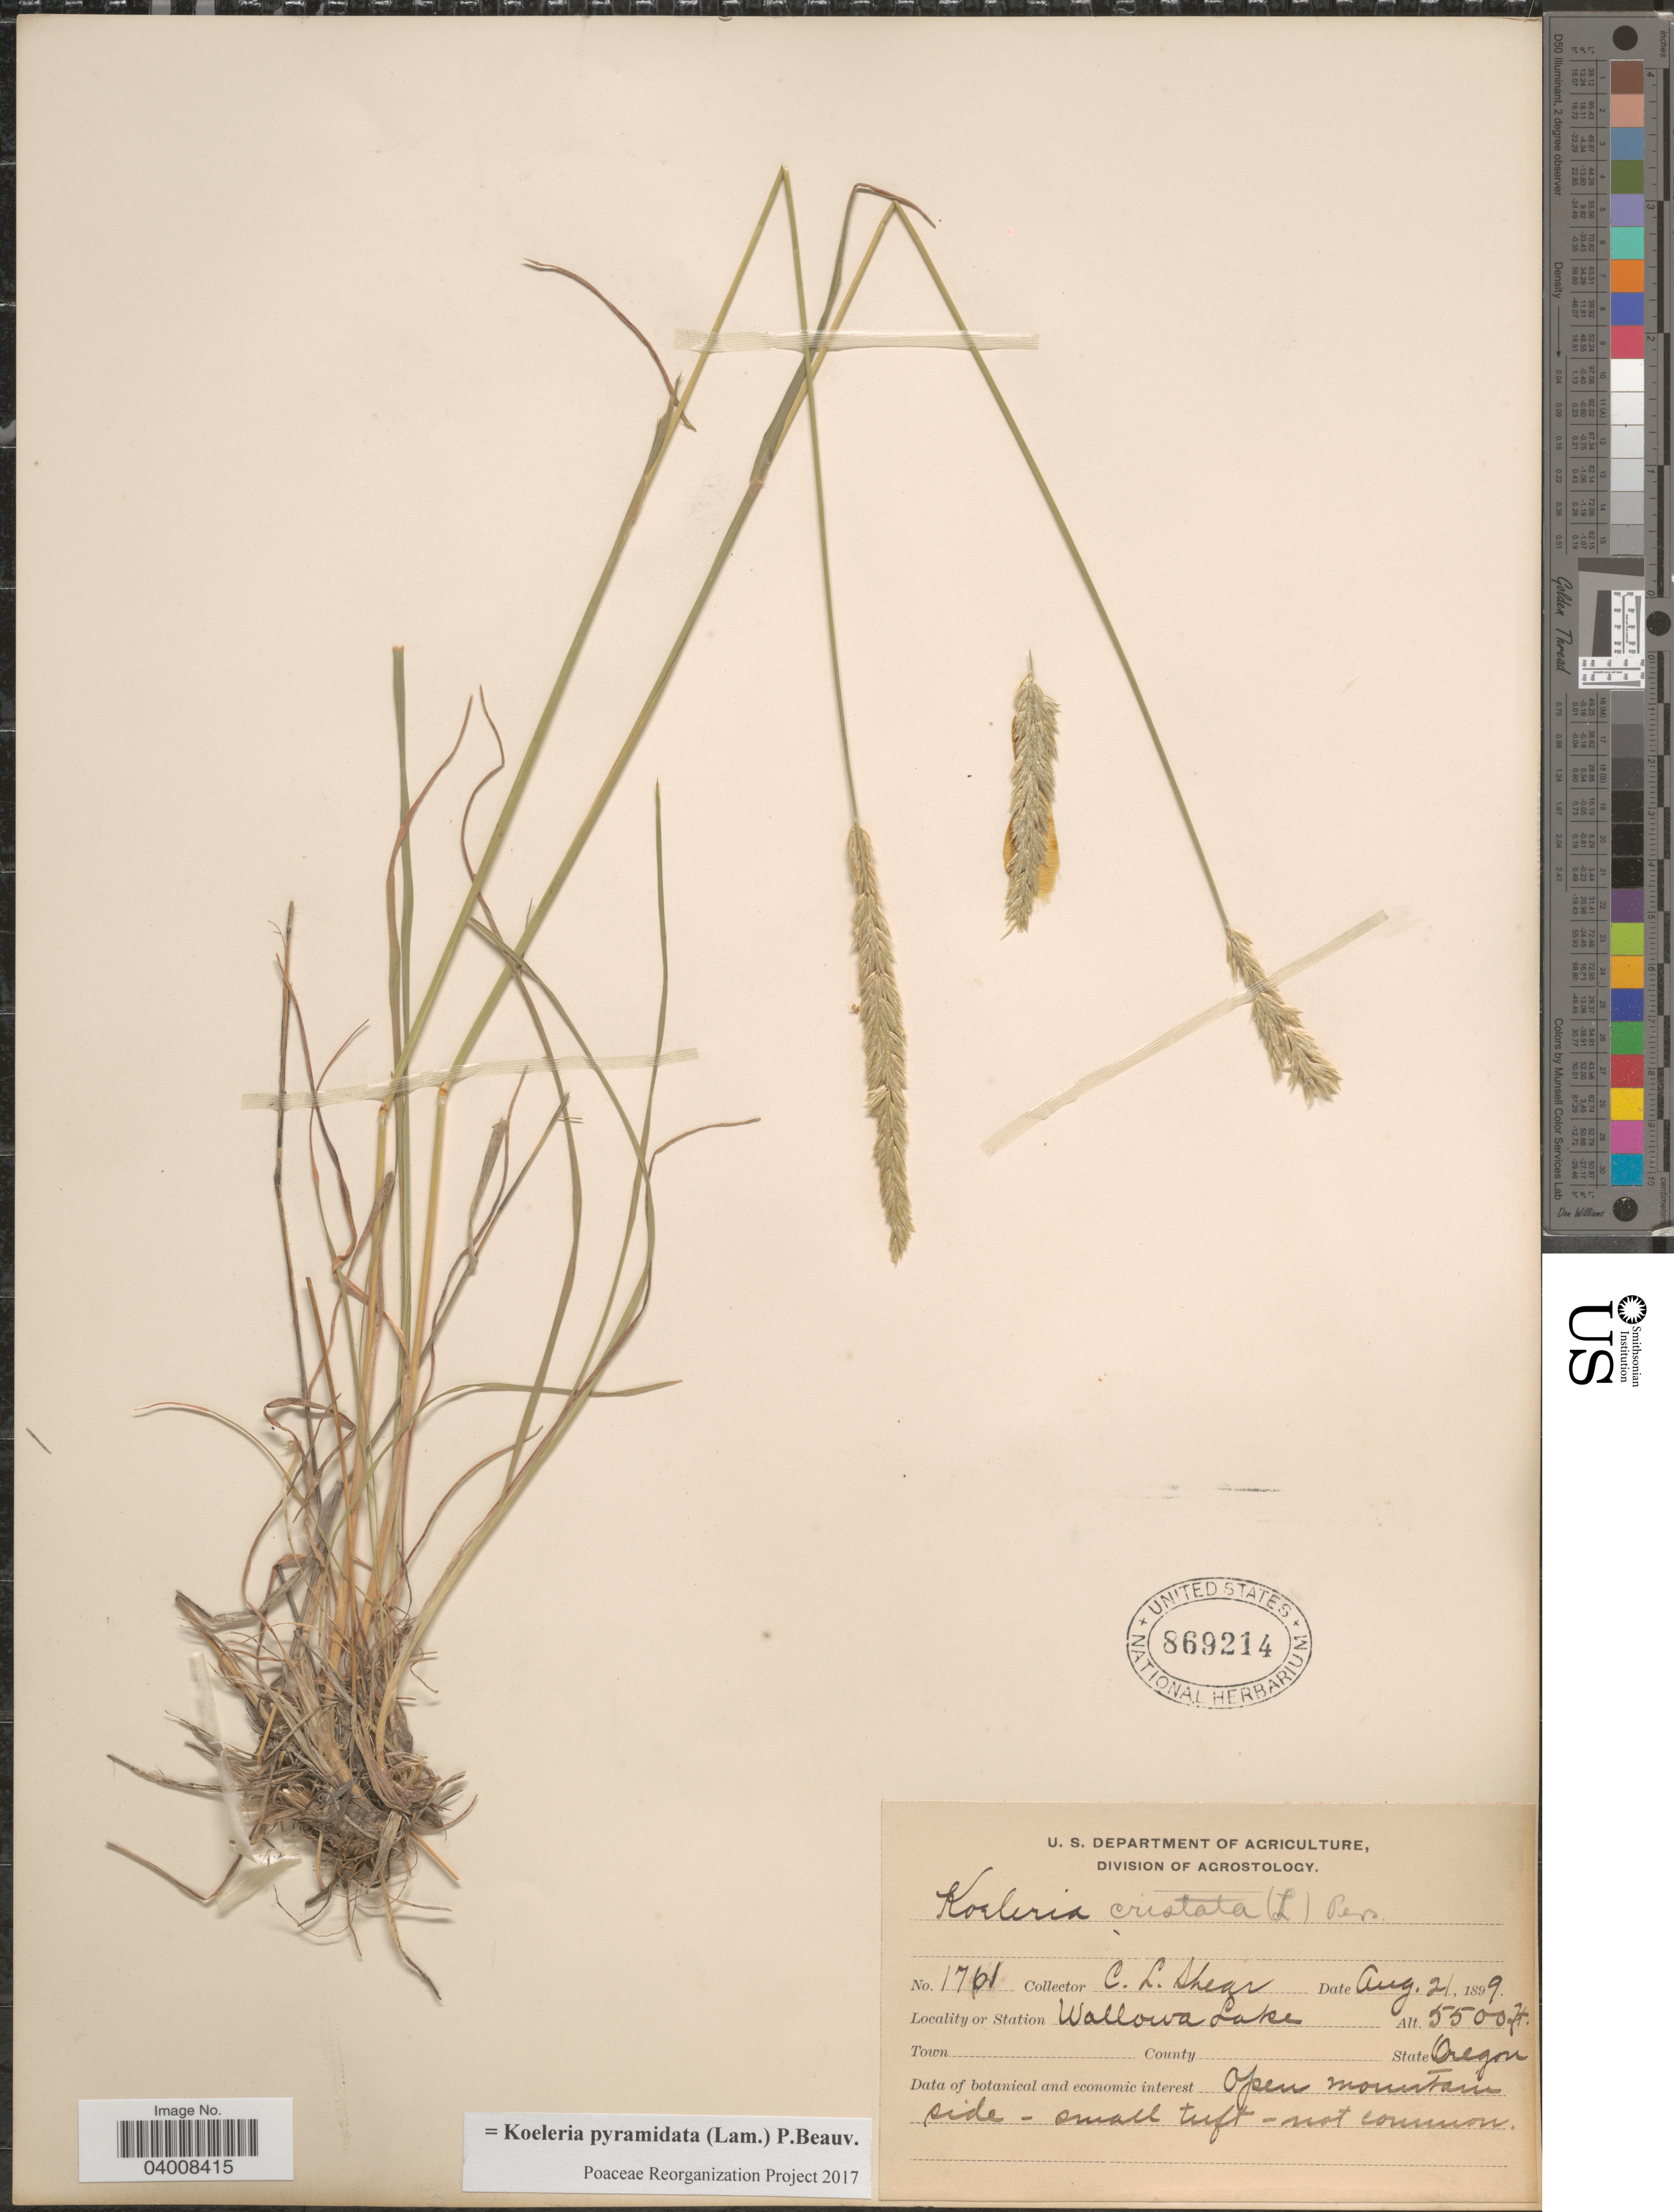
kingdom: Plantae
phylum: Tracheophyta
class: Liliopsida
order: Poales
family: Poaceae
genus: Koeleria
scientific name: Koeleria pyramidata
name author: (Lam.) P. Beauv.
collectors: C. L. Shear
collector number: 1761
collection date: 1899-08-21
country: United States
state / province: Oregon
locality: Station Wallowa Lake. Open mountain side.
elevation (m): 1676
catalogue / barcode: US 869214